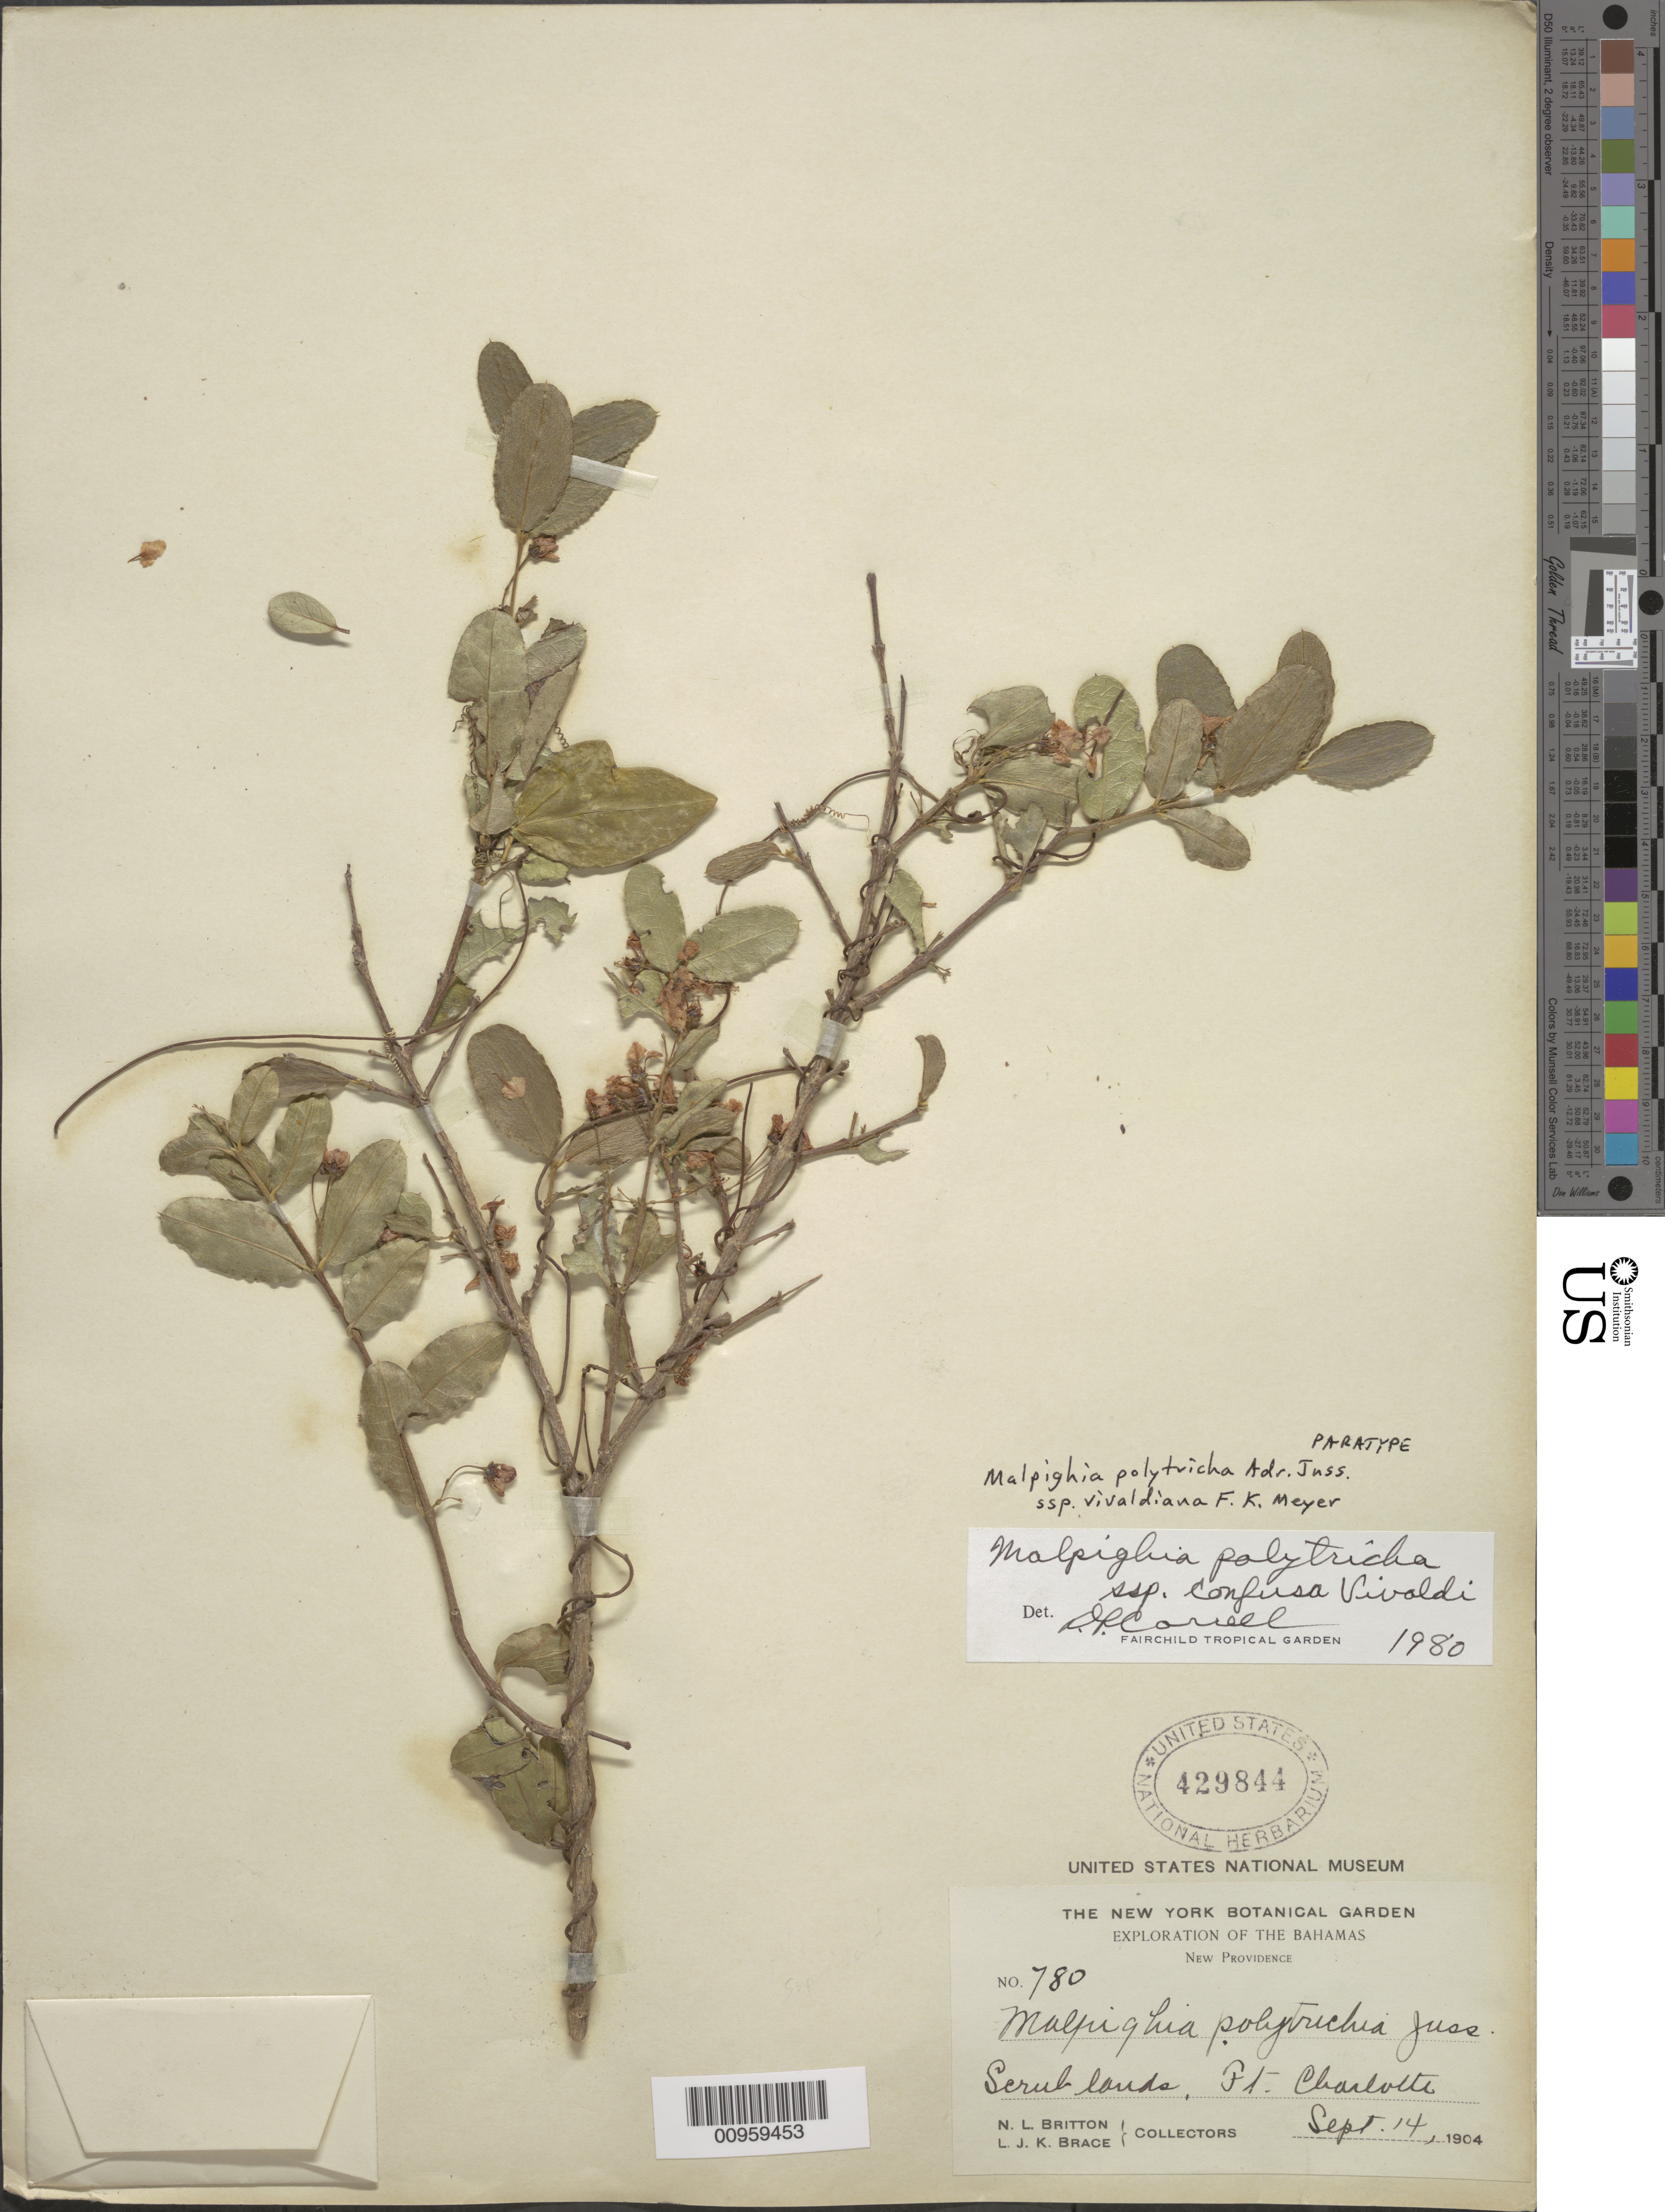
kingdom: Plantae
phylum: Tracheophyta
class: Magnoliopsida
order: Malpighiales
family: Malpighiaceae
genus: Malpighia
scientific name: Malpighia polytricha subsp. vivaldiana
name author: F.K. Mey.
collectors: N. Britton & L. J. K. Brace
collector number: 780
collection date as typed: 14 Sep 1904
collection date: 1904-09-14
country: Bahamas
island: New Providence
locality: Ft. Charlotte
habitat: Scrub lands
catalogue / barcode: US 429844